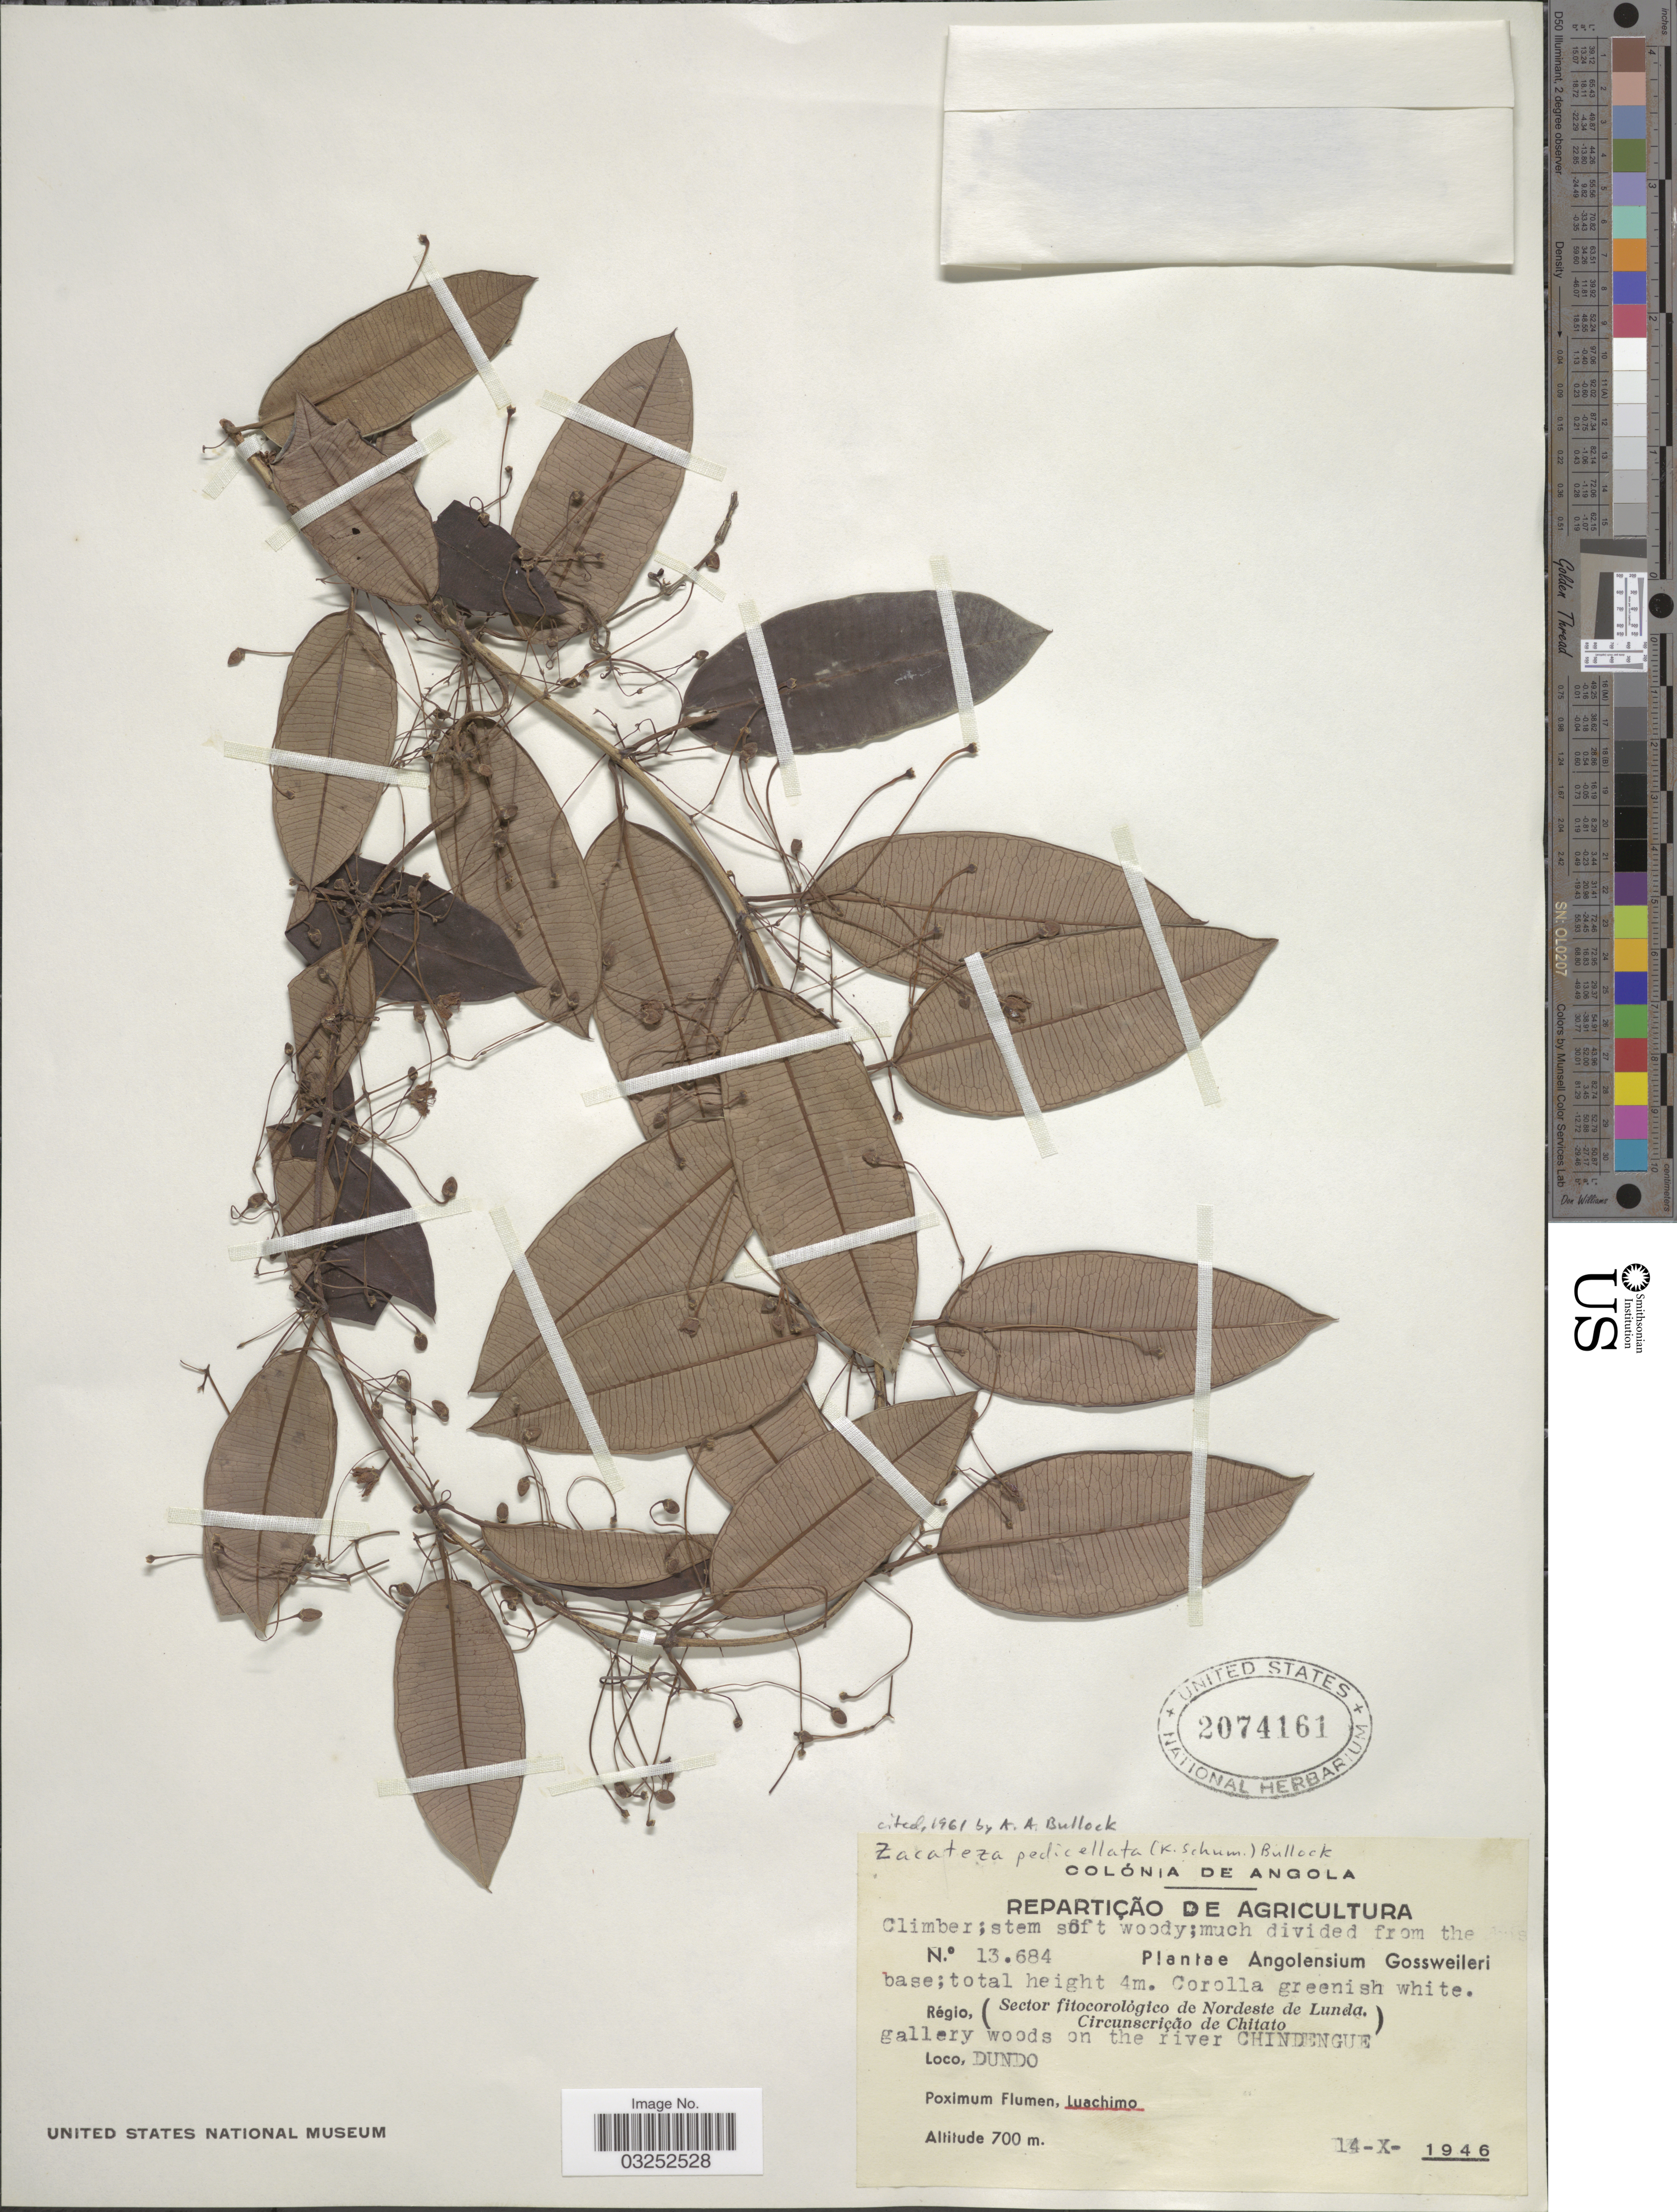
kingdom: Plantae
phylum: Tracheophyta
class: Magnoliopsida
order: Gentianales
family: Apocynaceae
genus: Zacateza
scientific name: Zacateza pedicellata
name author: (K. Schum.) Bullock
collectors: -. Gossweiler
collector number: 13684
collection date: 1946-10-14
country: Angola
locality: (Sector fitocorológico de Nordeste de Lunda. Circunserição de Chitato). Gallery woods on the river Chindengue. Dundo. Poximum Flumen, Luachimo.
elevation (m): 700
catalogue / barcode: US 2074161